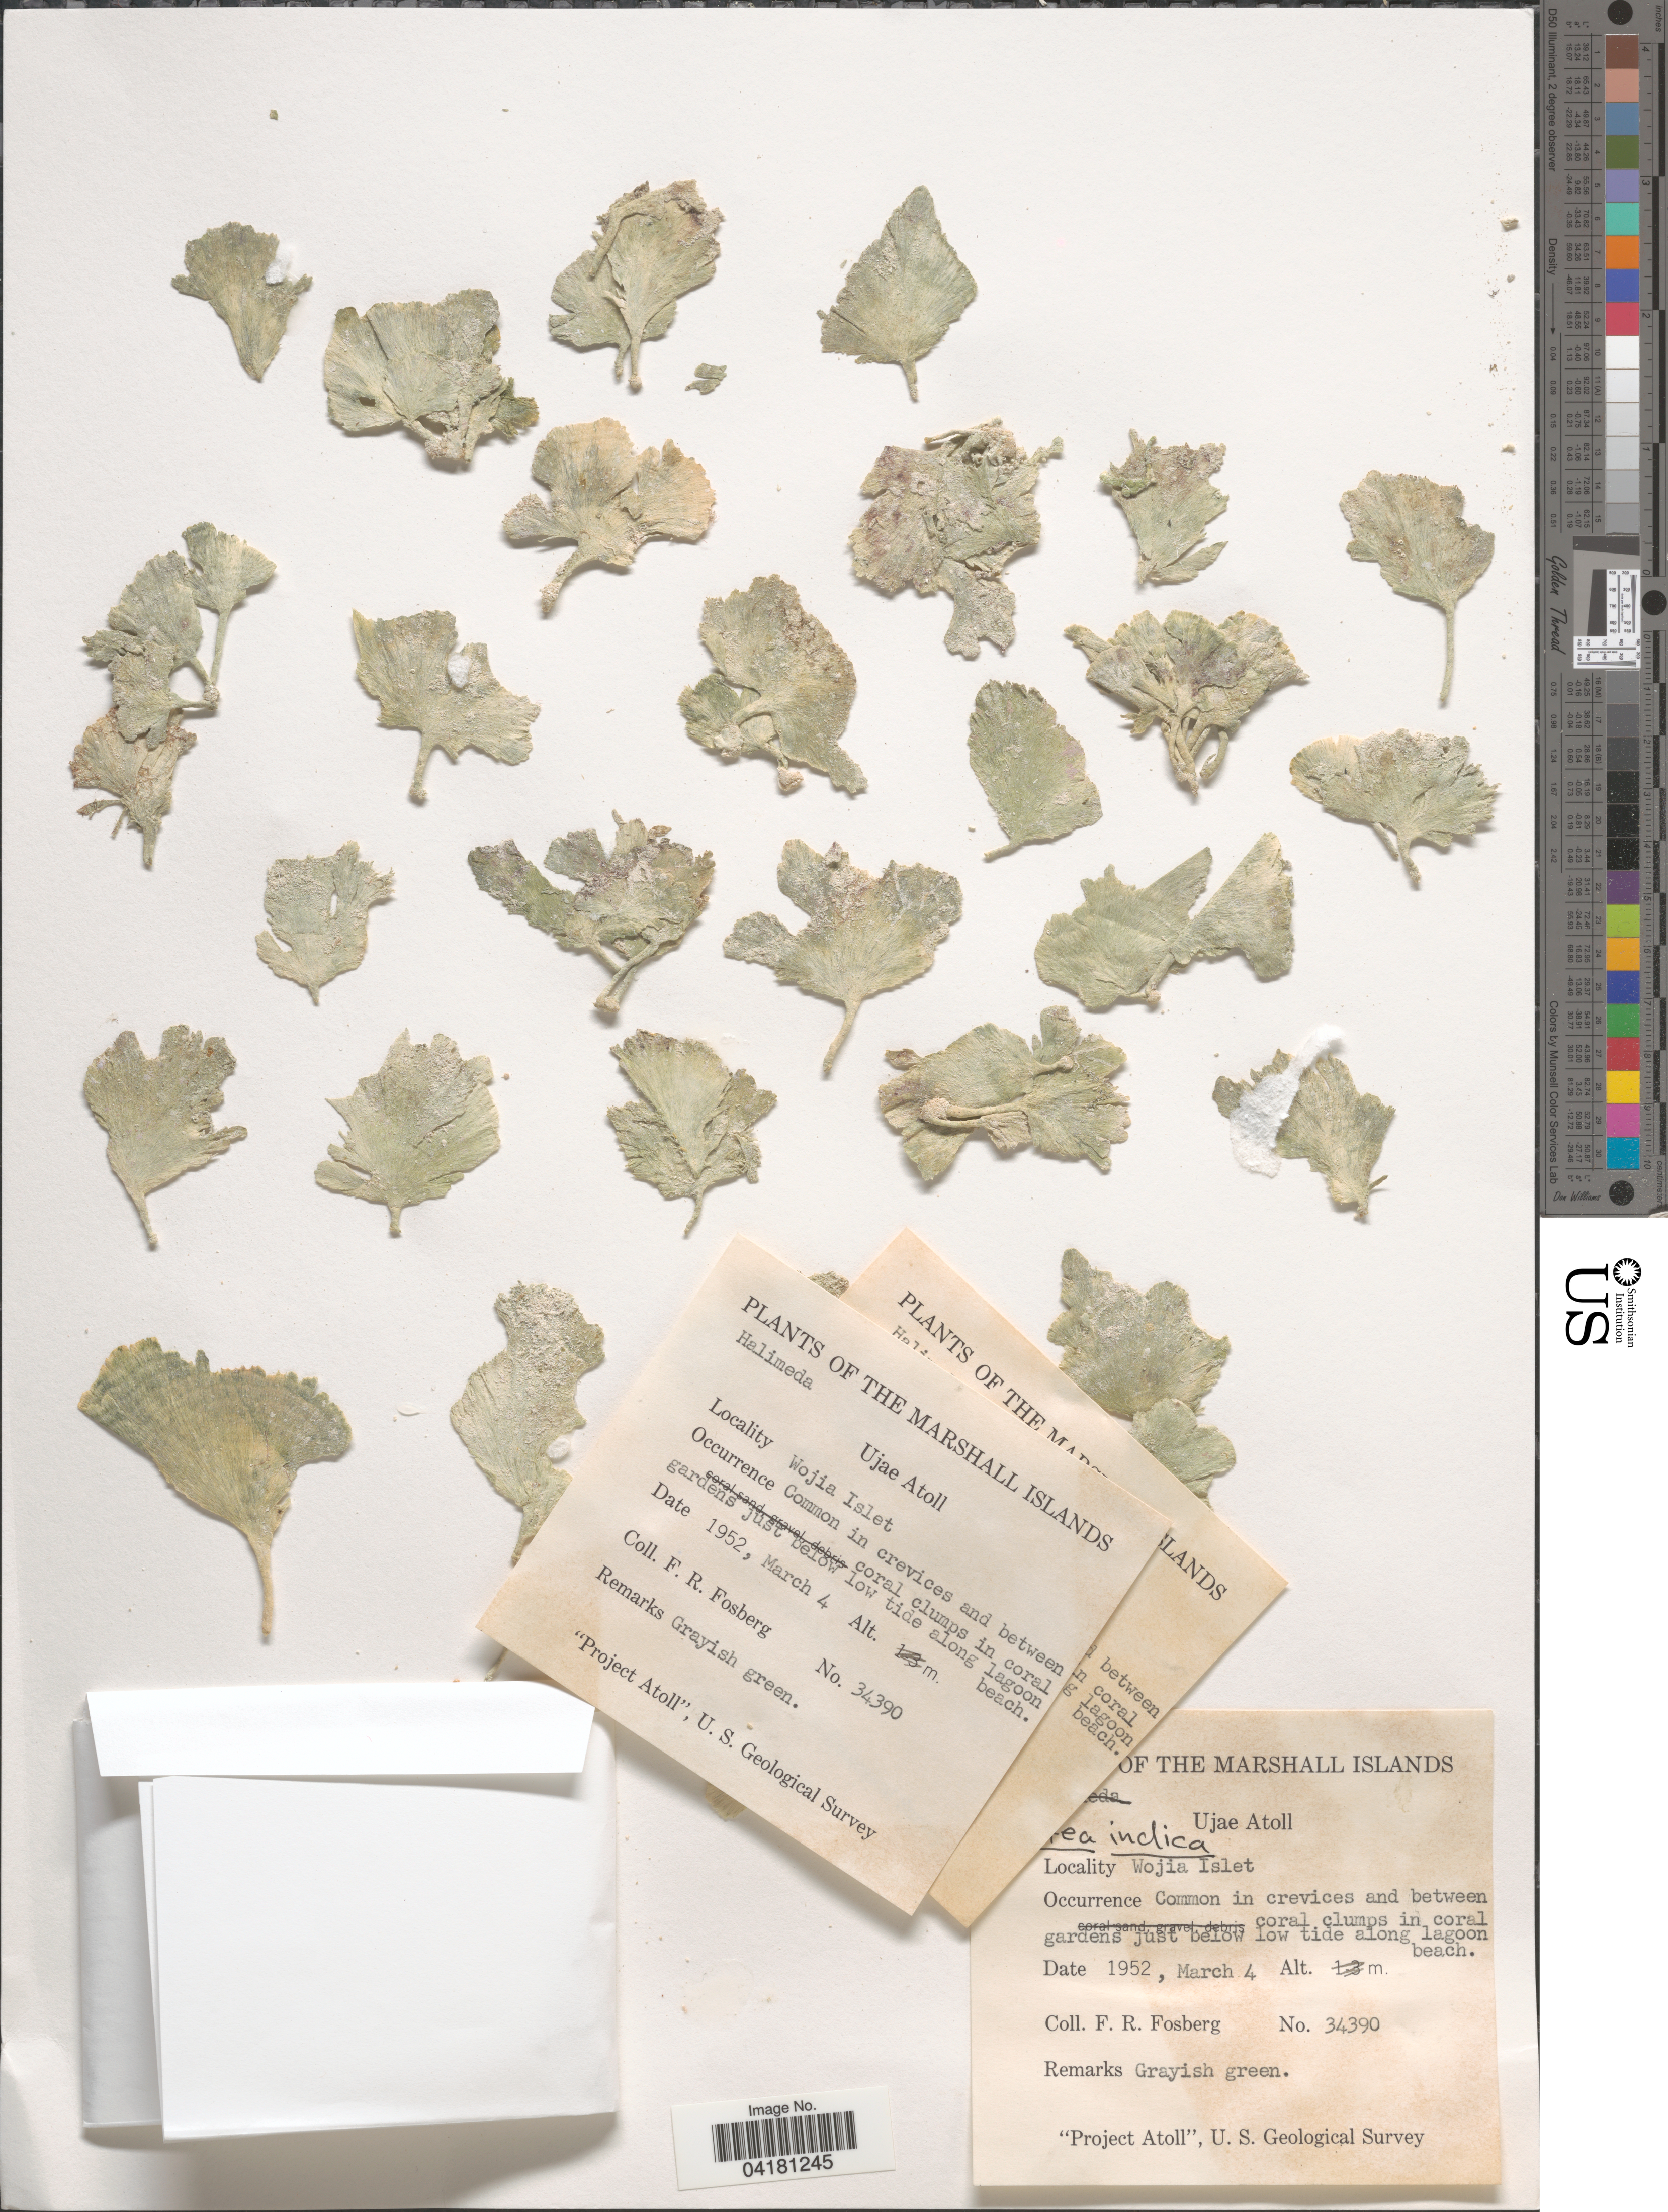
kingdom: Plantae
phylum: Chlorophyta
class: Ulvophyceae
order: Bryopsidales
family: Udoteaceae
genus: Udotea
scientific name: Udotea indica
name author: A. Gepp & E. Gepp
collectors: F. R. Fosberg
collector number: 34390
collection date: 1952-03-04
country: Marshall Islands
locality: Ujae Atoll. Wojia Islet. "Project Atoll", U. S. Geological Survey.